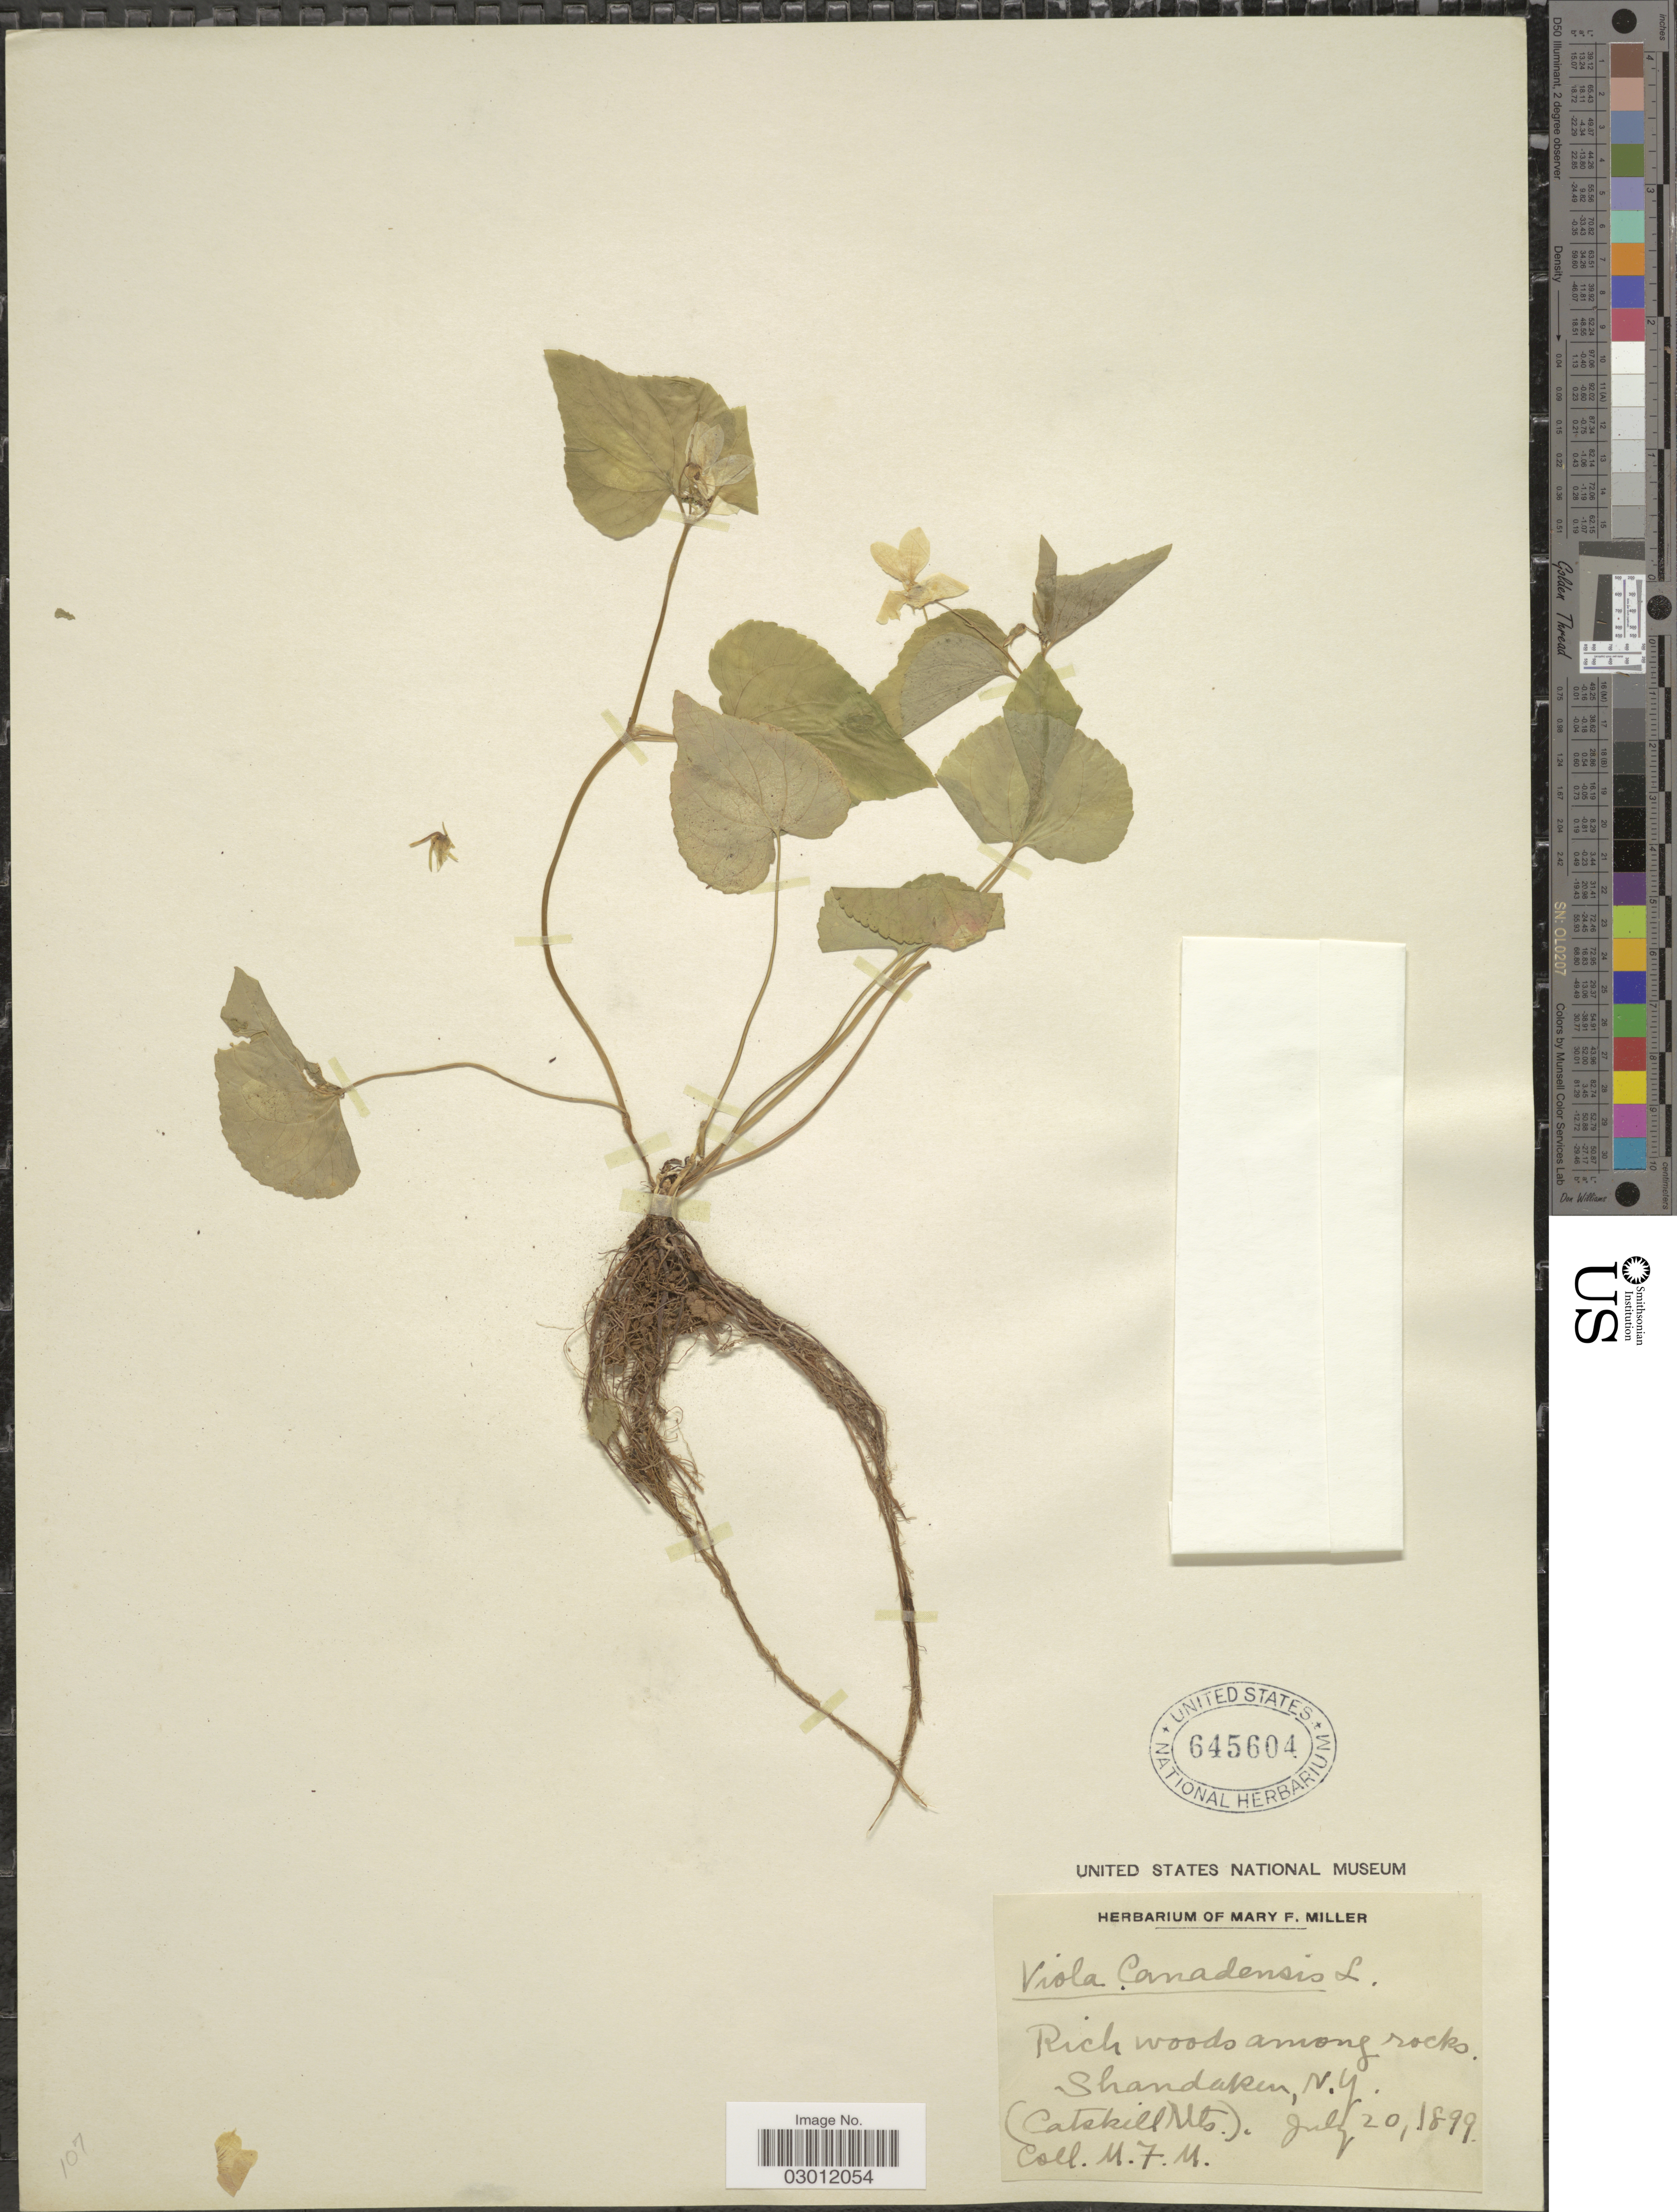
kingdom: Plantae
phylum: Tracheophyta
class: Magnoliopsida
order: Malpighiales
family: Violaceae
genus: Viola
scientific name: Viola canadensis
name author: L.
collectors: M. Miller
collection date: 1899-07-20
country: United States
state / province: New York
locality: Rich woods among rocks, Shandaken. (Catskill Mts.).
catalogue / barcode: US 645604